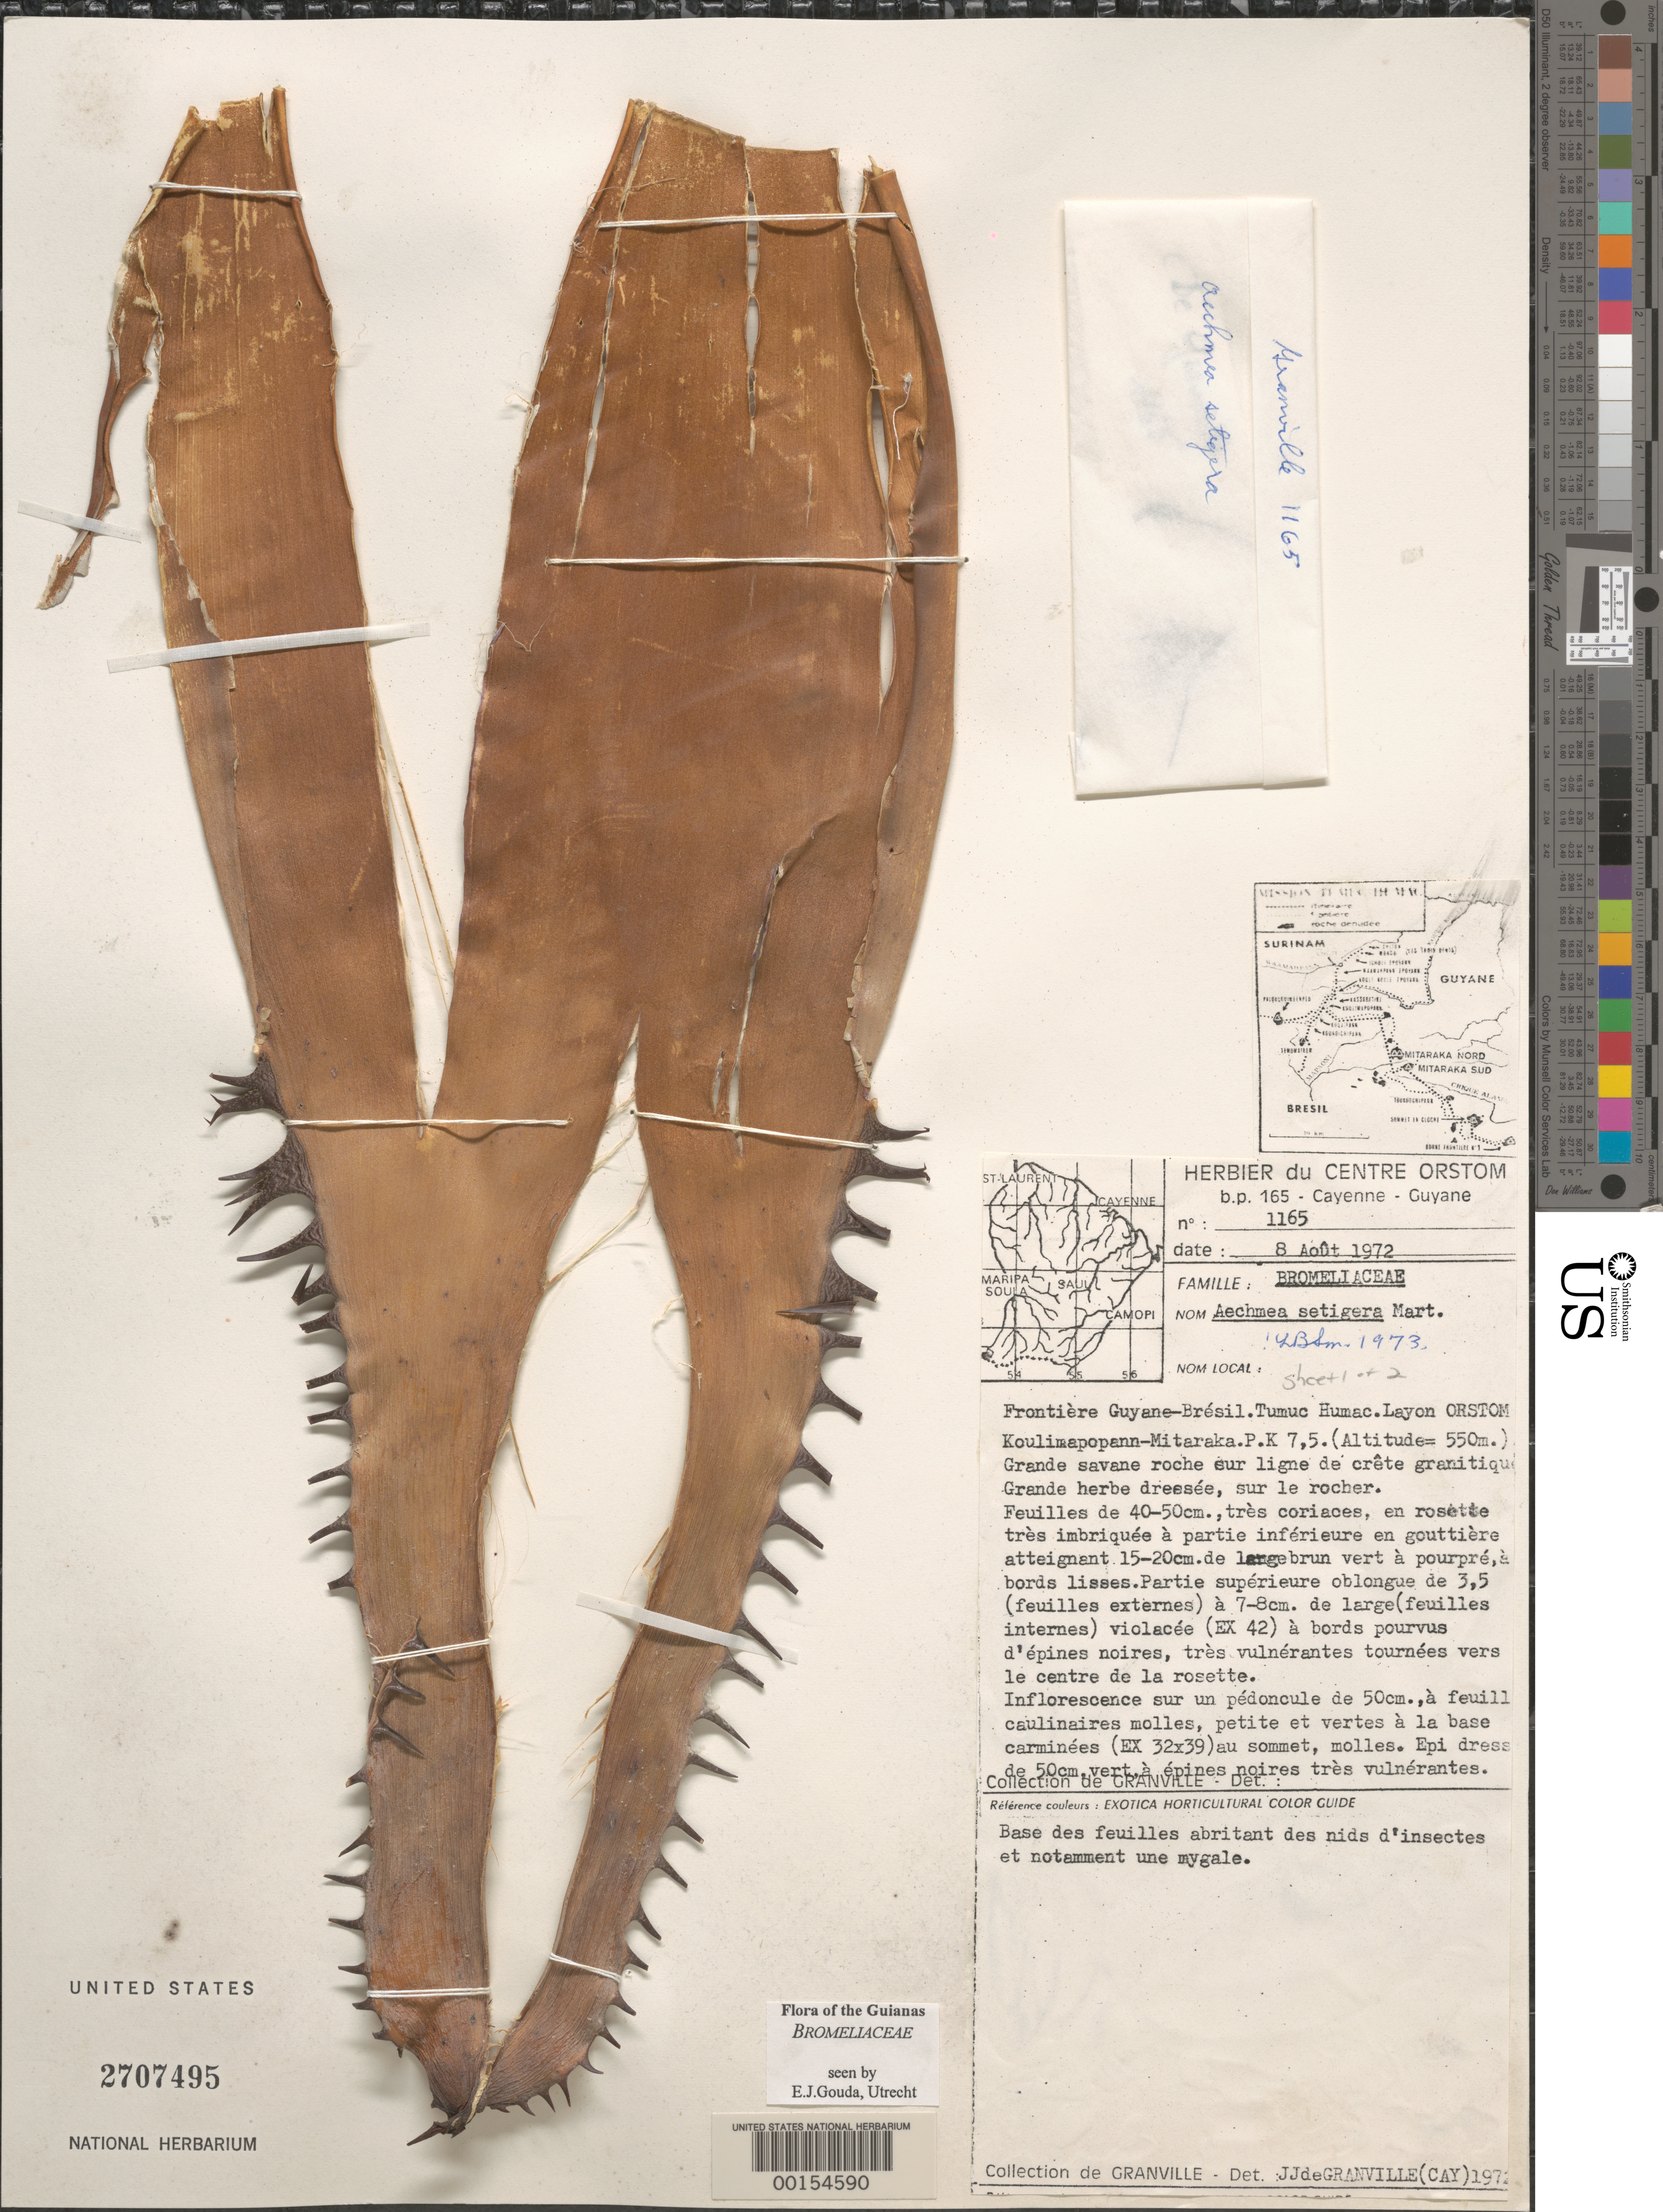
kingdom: Plantae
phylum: Tracheophyta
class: Liliopsida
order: Poales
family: Bromeliaceae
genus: Aechmea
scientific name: Aechmea setigera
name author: Mart. ex Schult. & Schult. f.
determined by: Gouda, E. J.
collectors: J.-J. de Granville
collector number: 1165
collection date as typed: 6-Aug-72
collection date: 1972-08-06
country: French Guiana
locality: Tumuc-Humac, ORSTOM Koulimapopann-Mitaraka, PK 7.5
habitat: Large savanna rock on granitic watershed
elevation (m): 550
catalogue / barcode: US 2707495